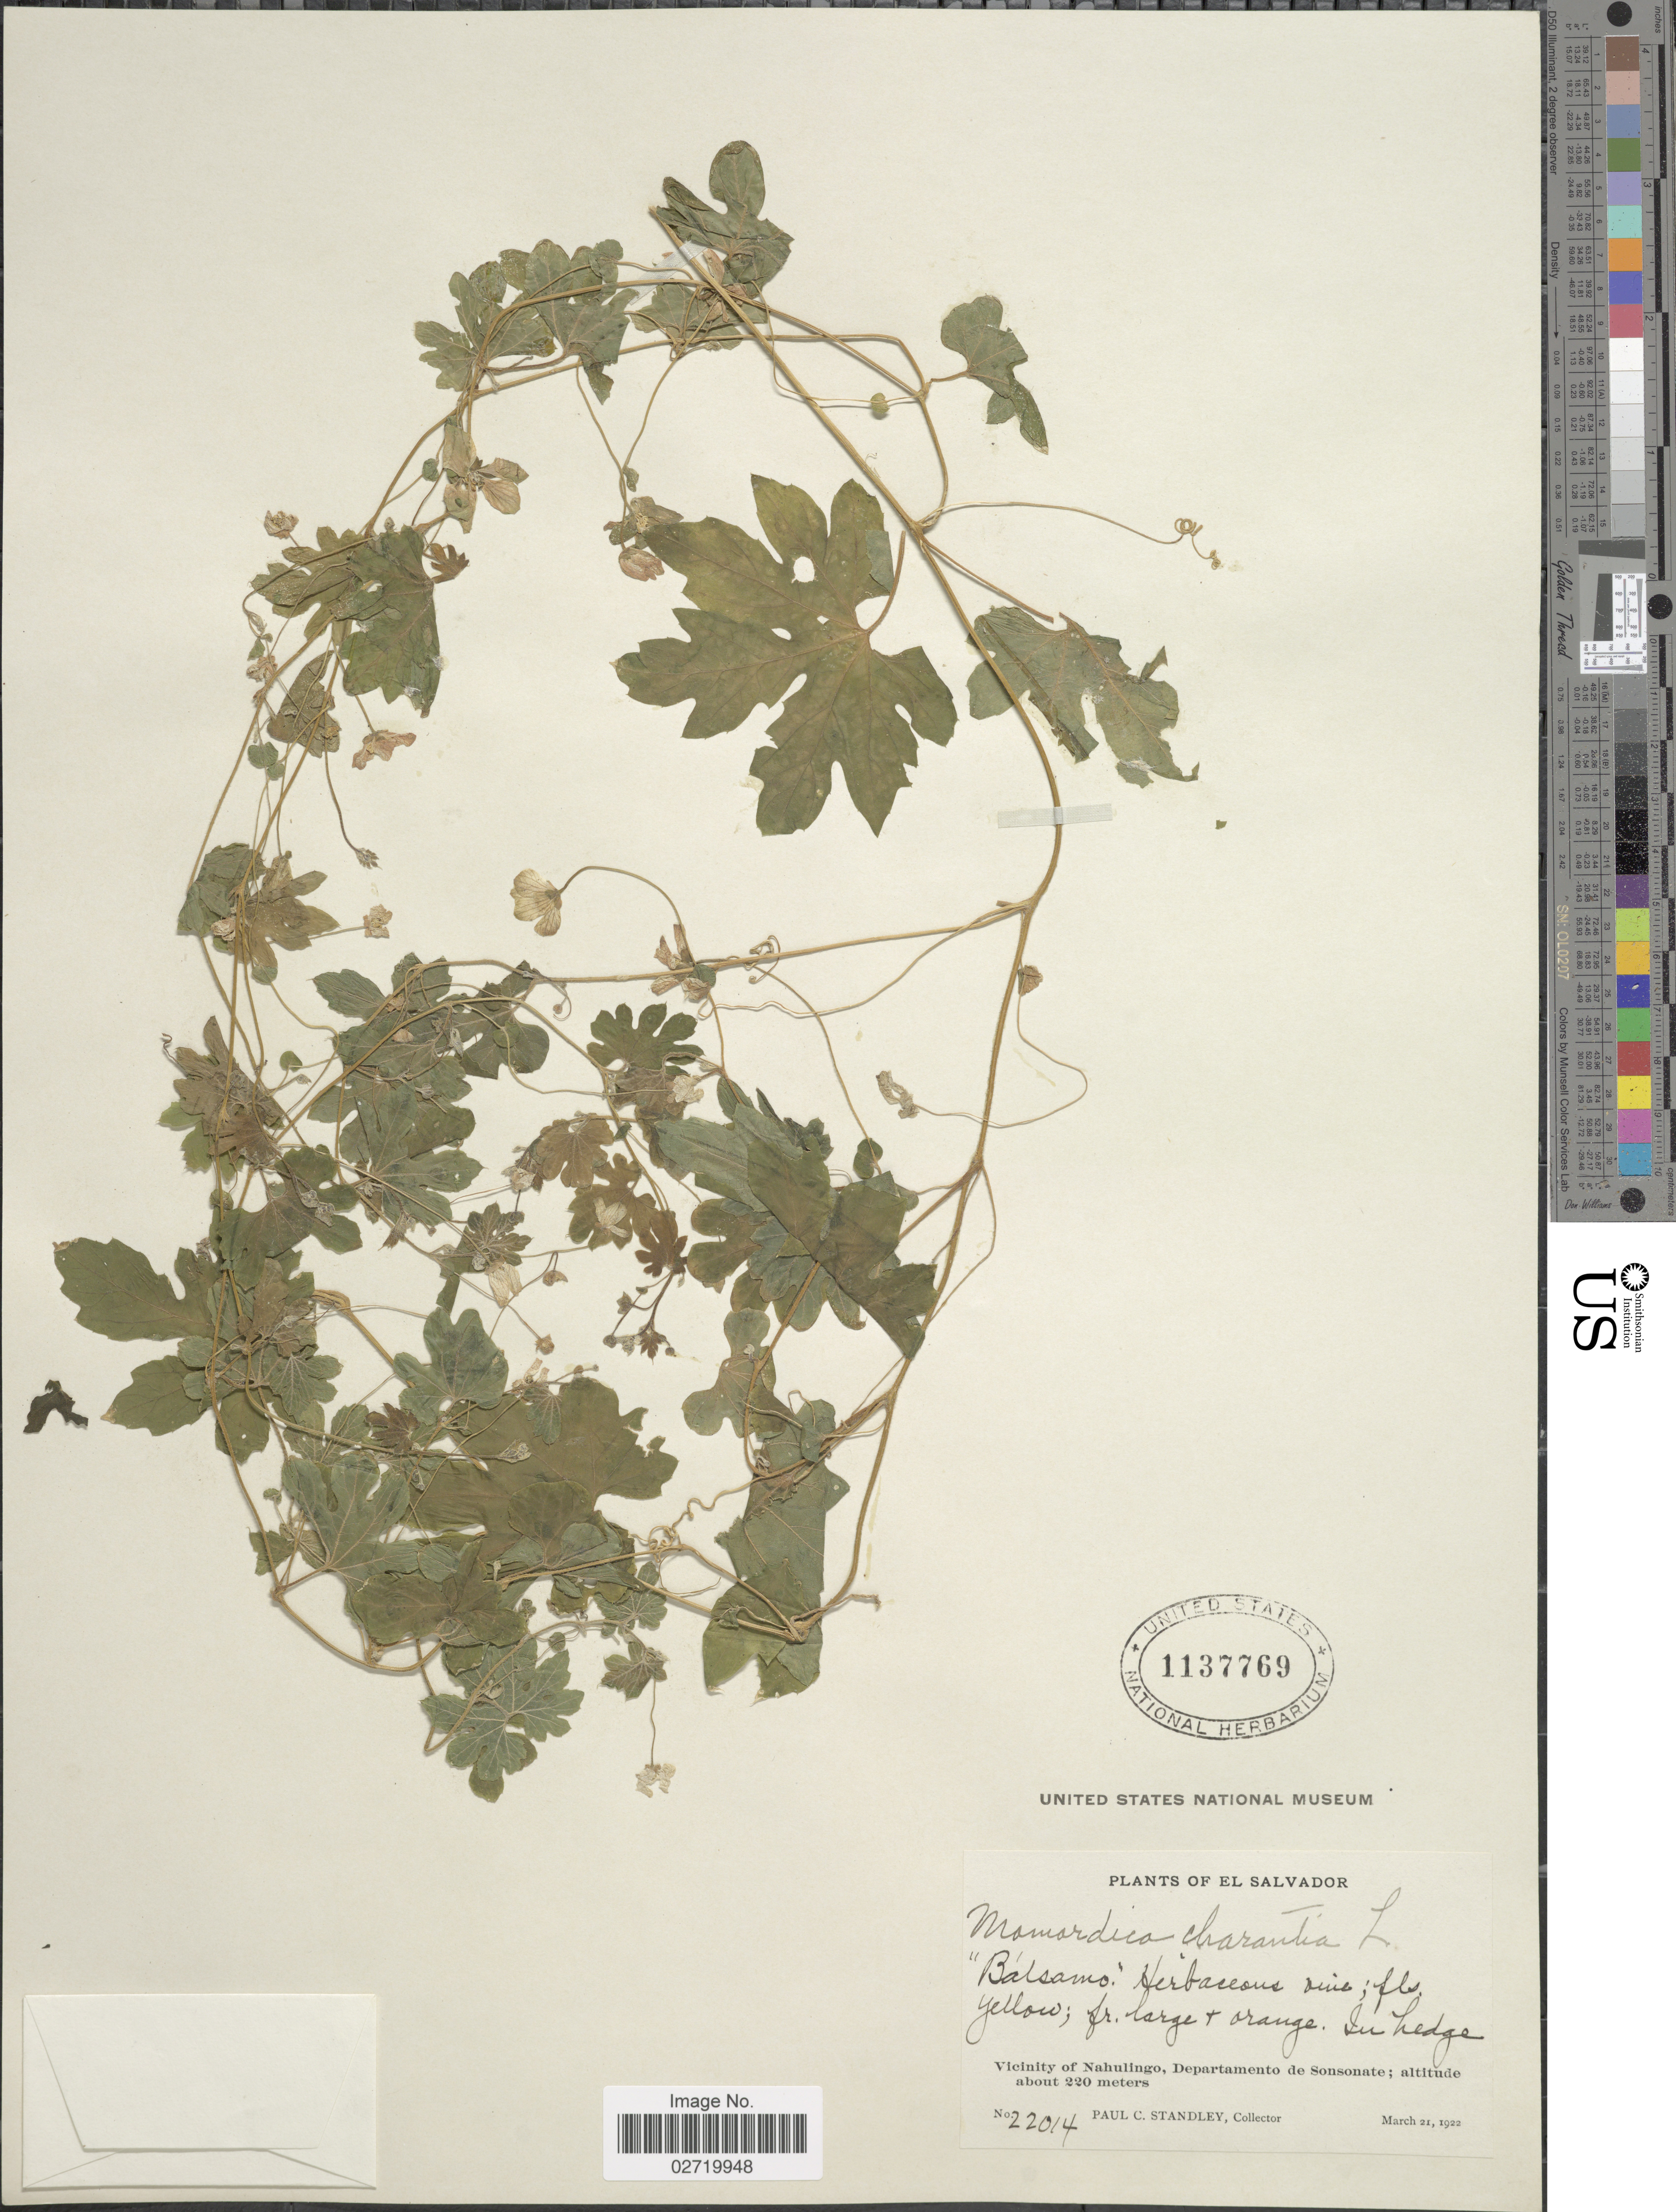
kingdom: Plantae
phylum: Tracheophyta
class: Magnoliopsida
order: Cucurbitales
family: Cucurbitaceae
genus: Momordica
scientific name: Momordica charantia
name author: L.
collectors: P. C. Standley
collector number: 22014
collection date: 1922-03-21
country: El Salvador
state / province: Sonsonate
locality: Vicinity of Nahulingo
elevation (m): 220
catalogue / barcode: US 1137769